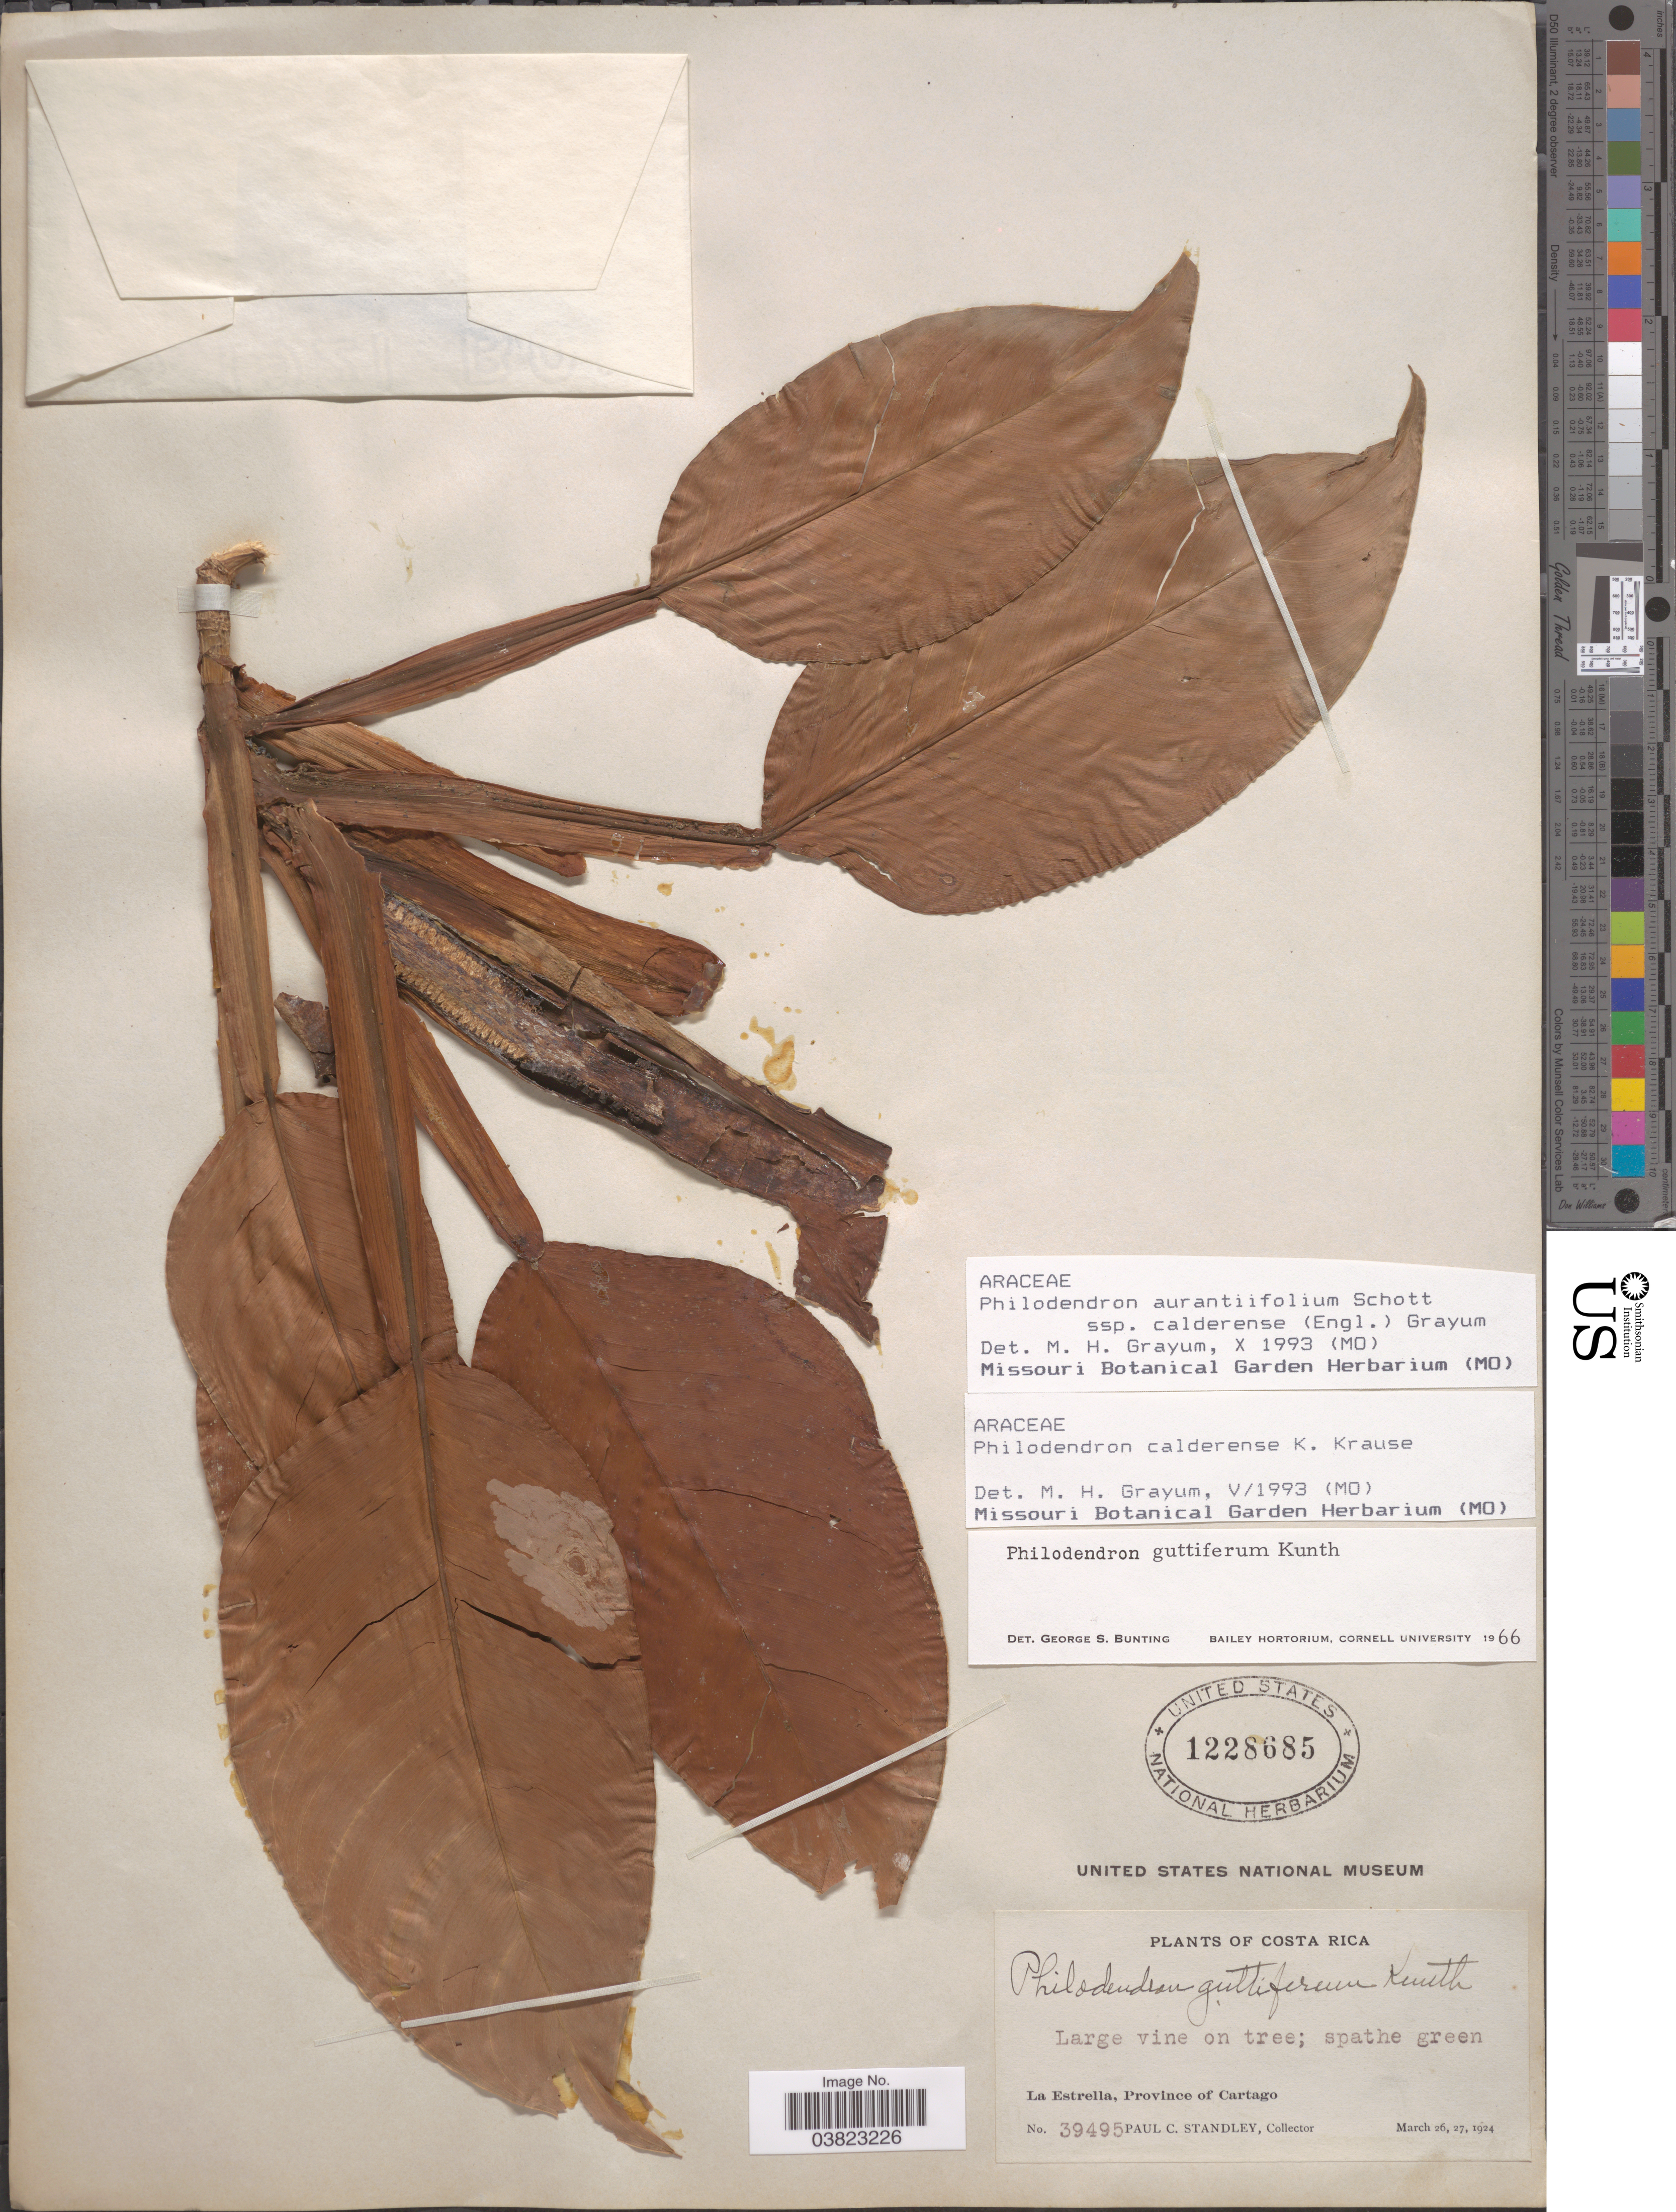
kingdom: Plantae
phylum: Tracheophyta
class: Liliopsida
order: Alismatales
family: Araceae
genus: Philodendron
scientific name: Philodendron aurantiifolium subsp. calderense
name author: Schott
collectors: P. C. Standley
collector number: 39495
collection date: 1924-03-26/1924-03-27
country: Costa Rica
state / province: Cartago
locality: La Estrella.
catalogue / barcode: US 1228685